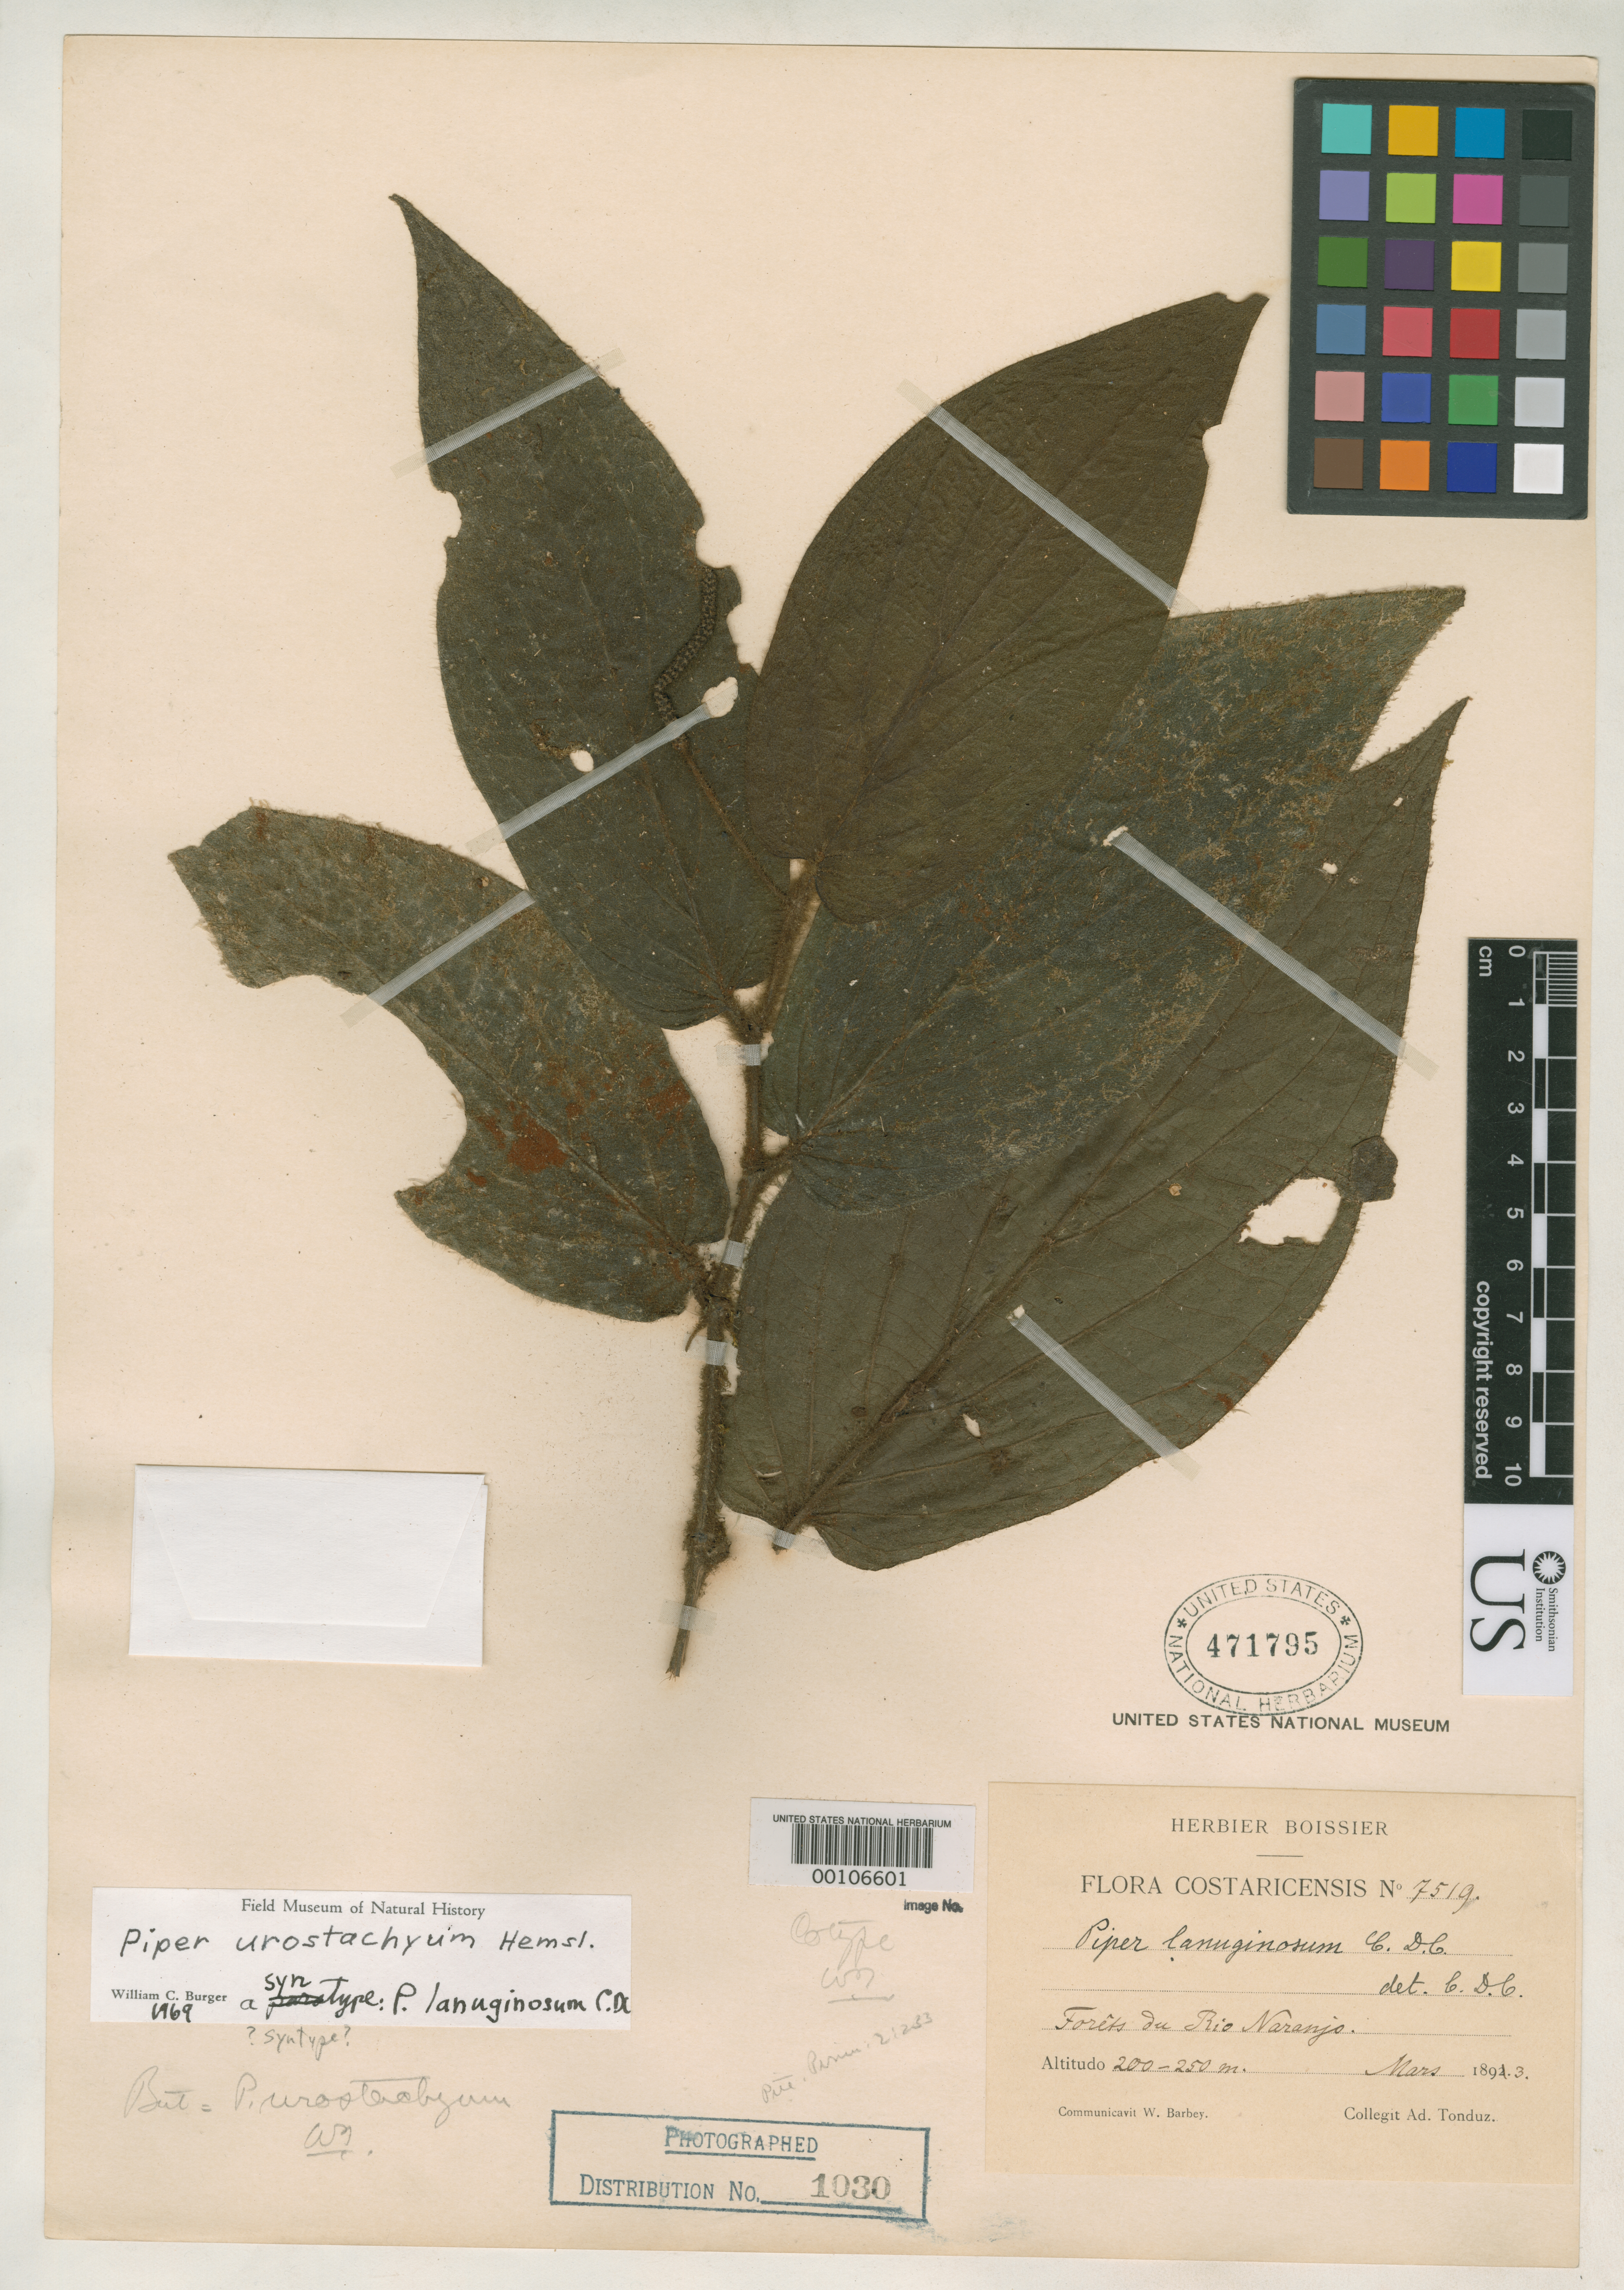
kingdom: Plantae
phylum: Tracheophyta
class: Magnoliopsida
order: Piperales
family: Piperaceae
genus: Piper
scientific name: Piper lanuginosum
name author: C. DC. in Pittier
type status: Syntype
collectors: A. Tonduz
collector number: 7519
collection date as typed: Mar 1893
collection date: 1893-03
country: Costa Rica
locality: Rio Naranjo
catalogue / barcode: US 471795